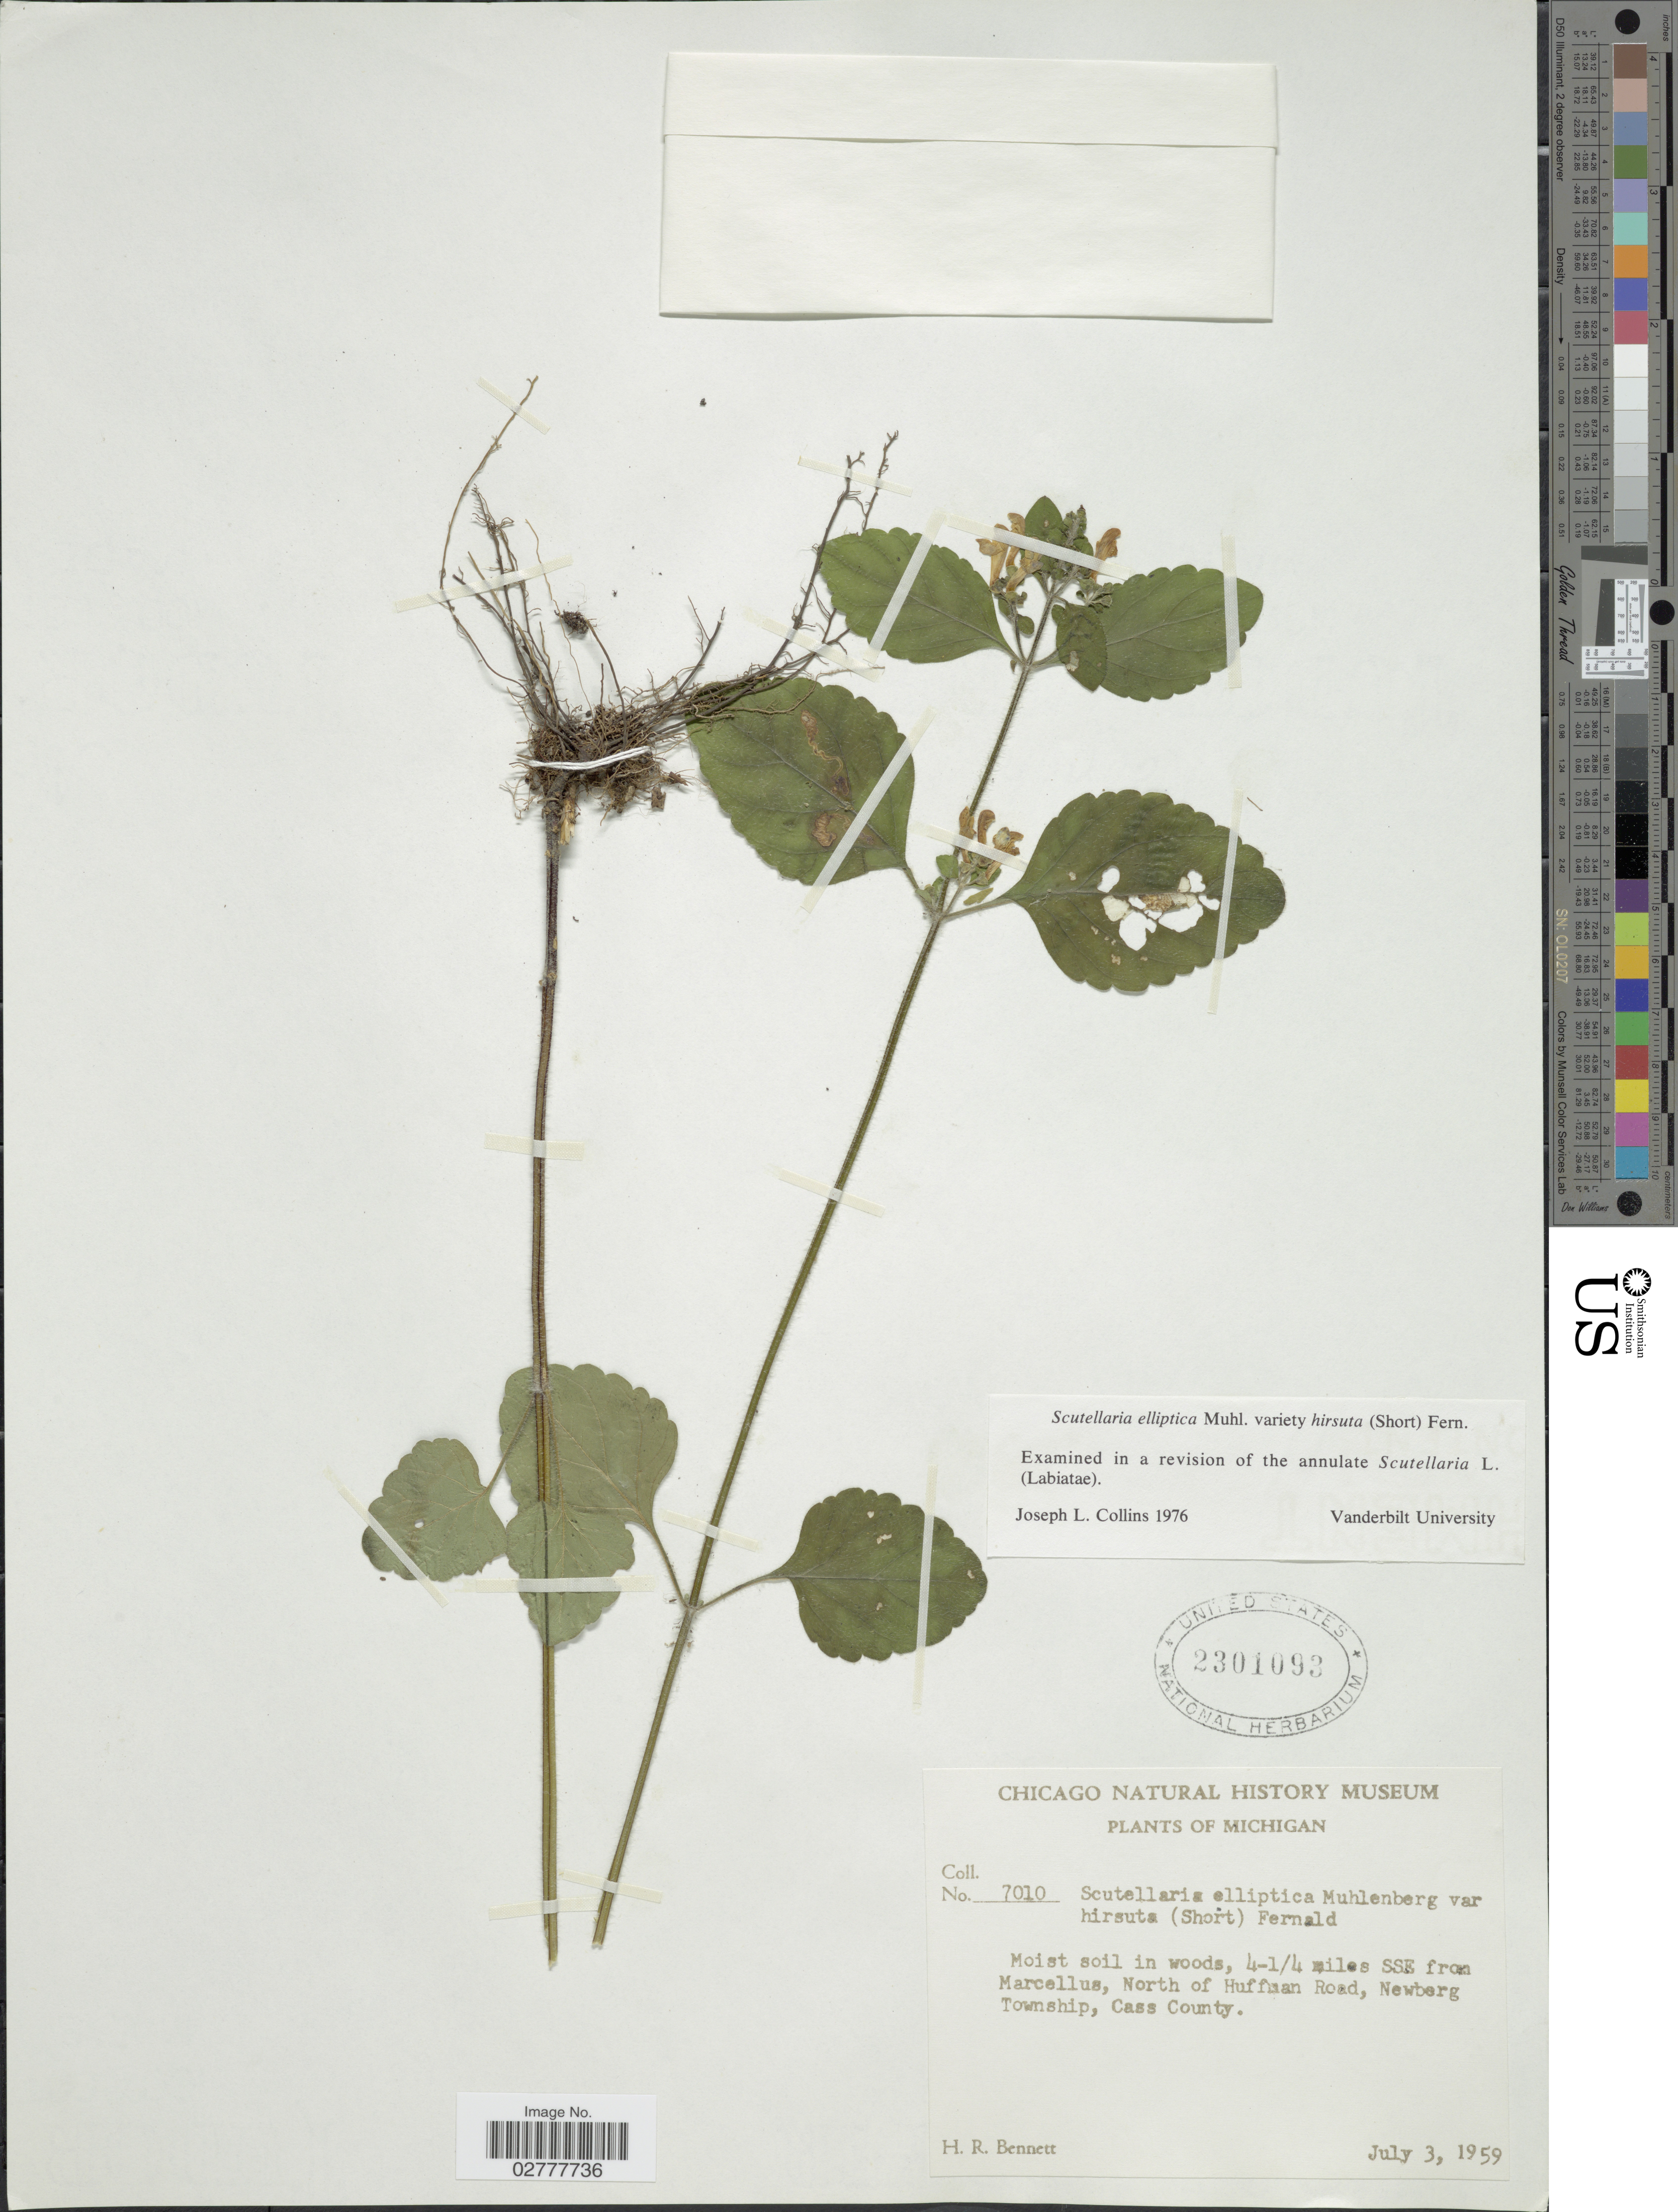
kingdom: Plantae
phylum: Tracheophyta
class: Magnoliopsida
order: Lamiales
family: Lamiaceae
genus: Scutellaria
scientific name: Scutellaria elliptica var. hirsuta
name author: (A. Gray) Fernald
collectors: H. R. Bennett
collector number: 7010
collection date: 1959-07-03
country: United States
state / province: Michigan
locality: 4-1/4 miles SSE from Marcellus, North of Huffman Road, Newberg Township, Cass County.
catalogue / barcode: US 2301093